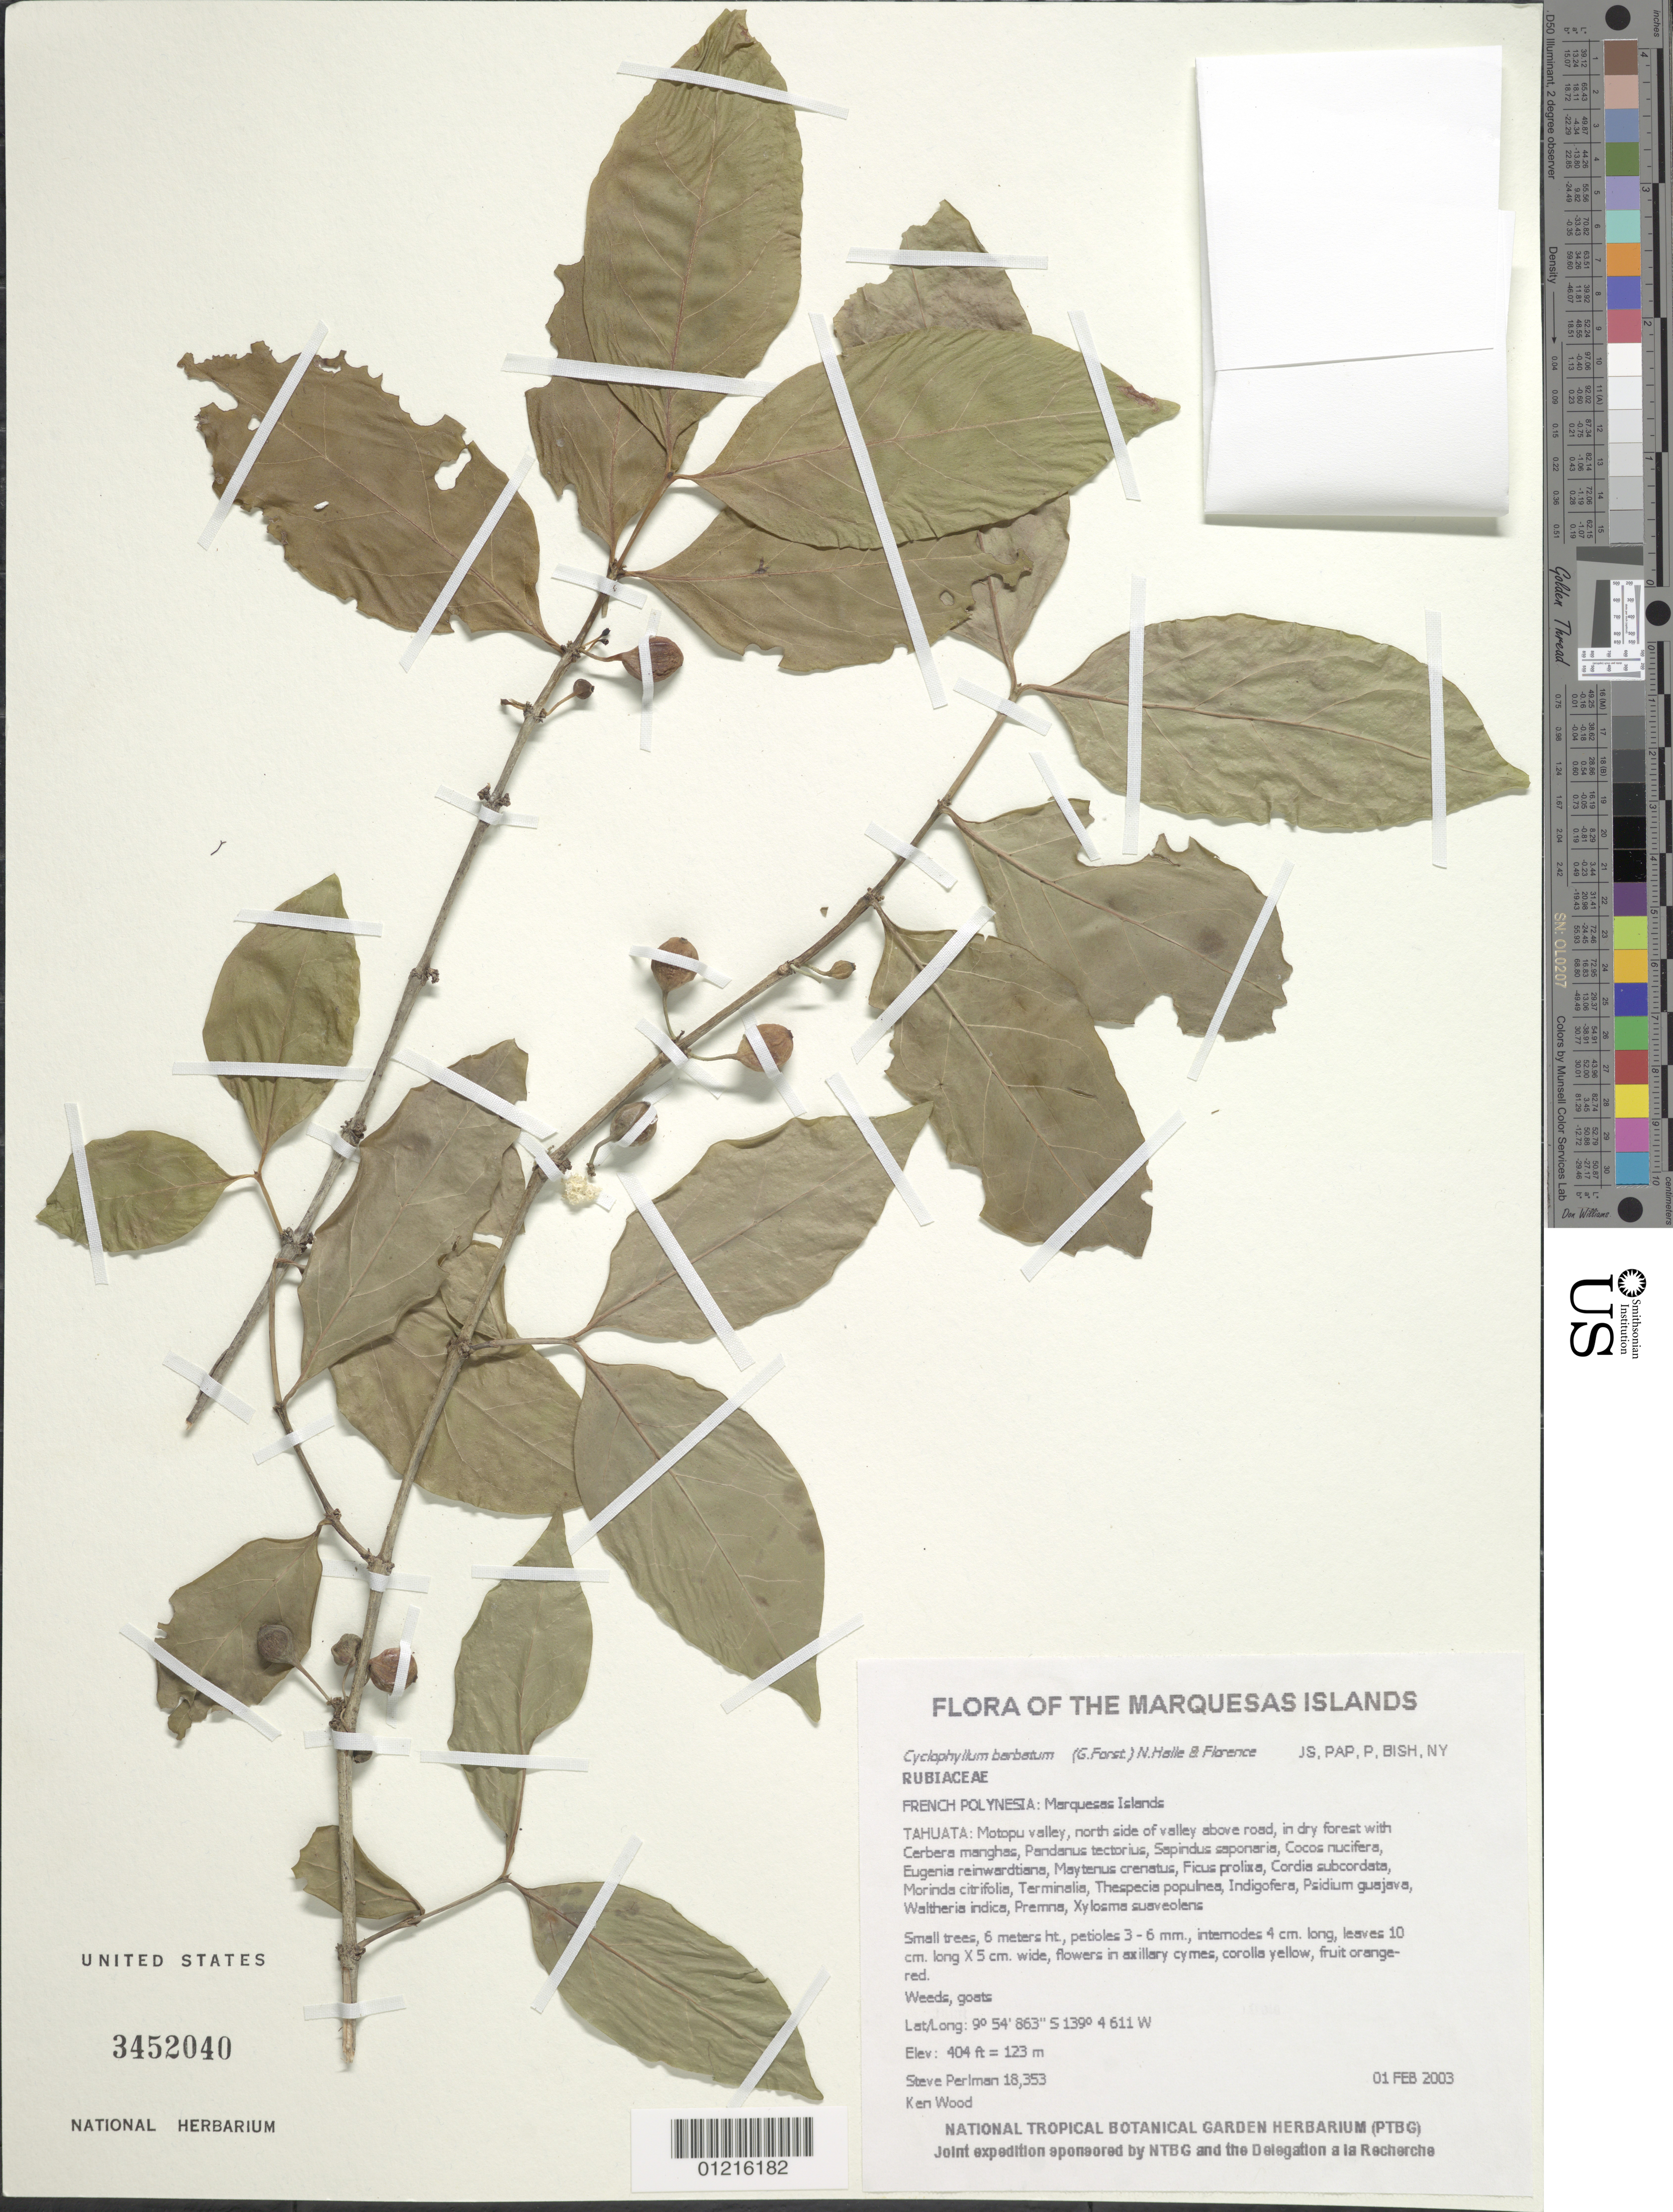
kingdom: Plantae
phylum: Tracheophyta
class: Magnoliopsida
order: Gentianales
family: Rubiaceae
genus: Cyclophyllum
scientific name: Cyclophyllum barbatum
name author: (G. Forst.) N. Hallé & J. Florence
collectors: S. P. Perlman & K. R. Wood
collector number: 18353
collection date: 2003-02-01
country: French Polynesia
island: Tahuata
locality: Motapu Valley, north side of valley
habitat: Above road in dry forest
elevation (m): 123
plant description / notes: Weeds, pigs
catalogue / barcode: US 3452040